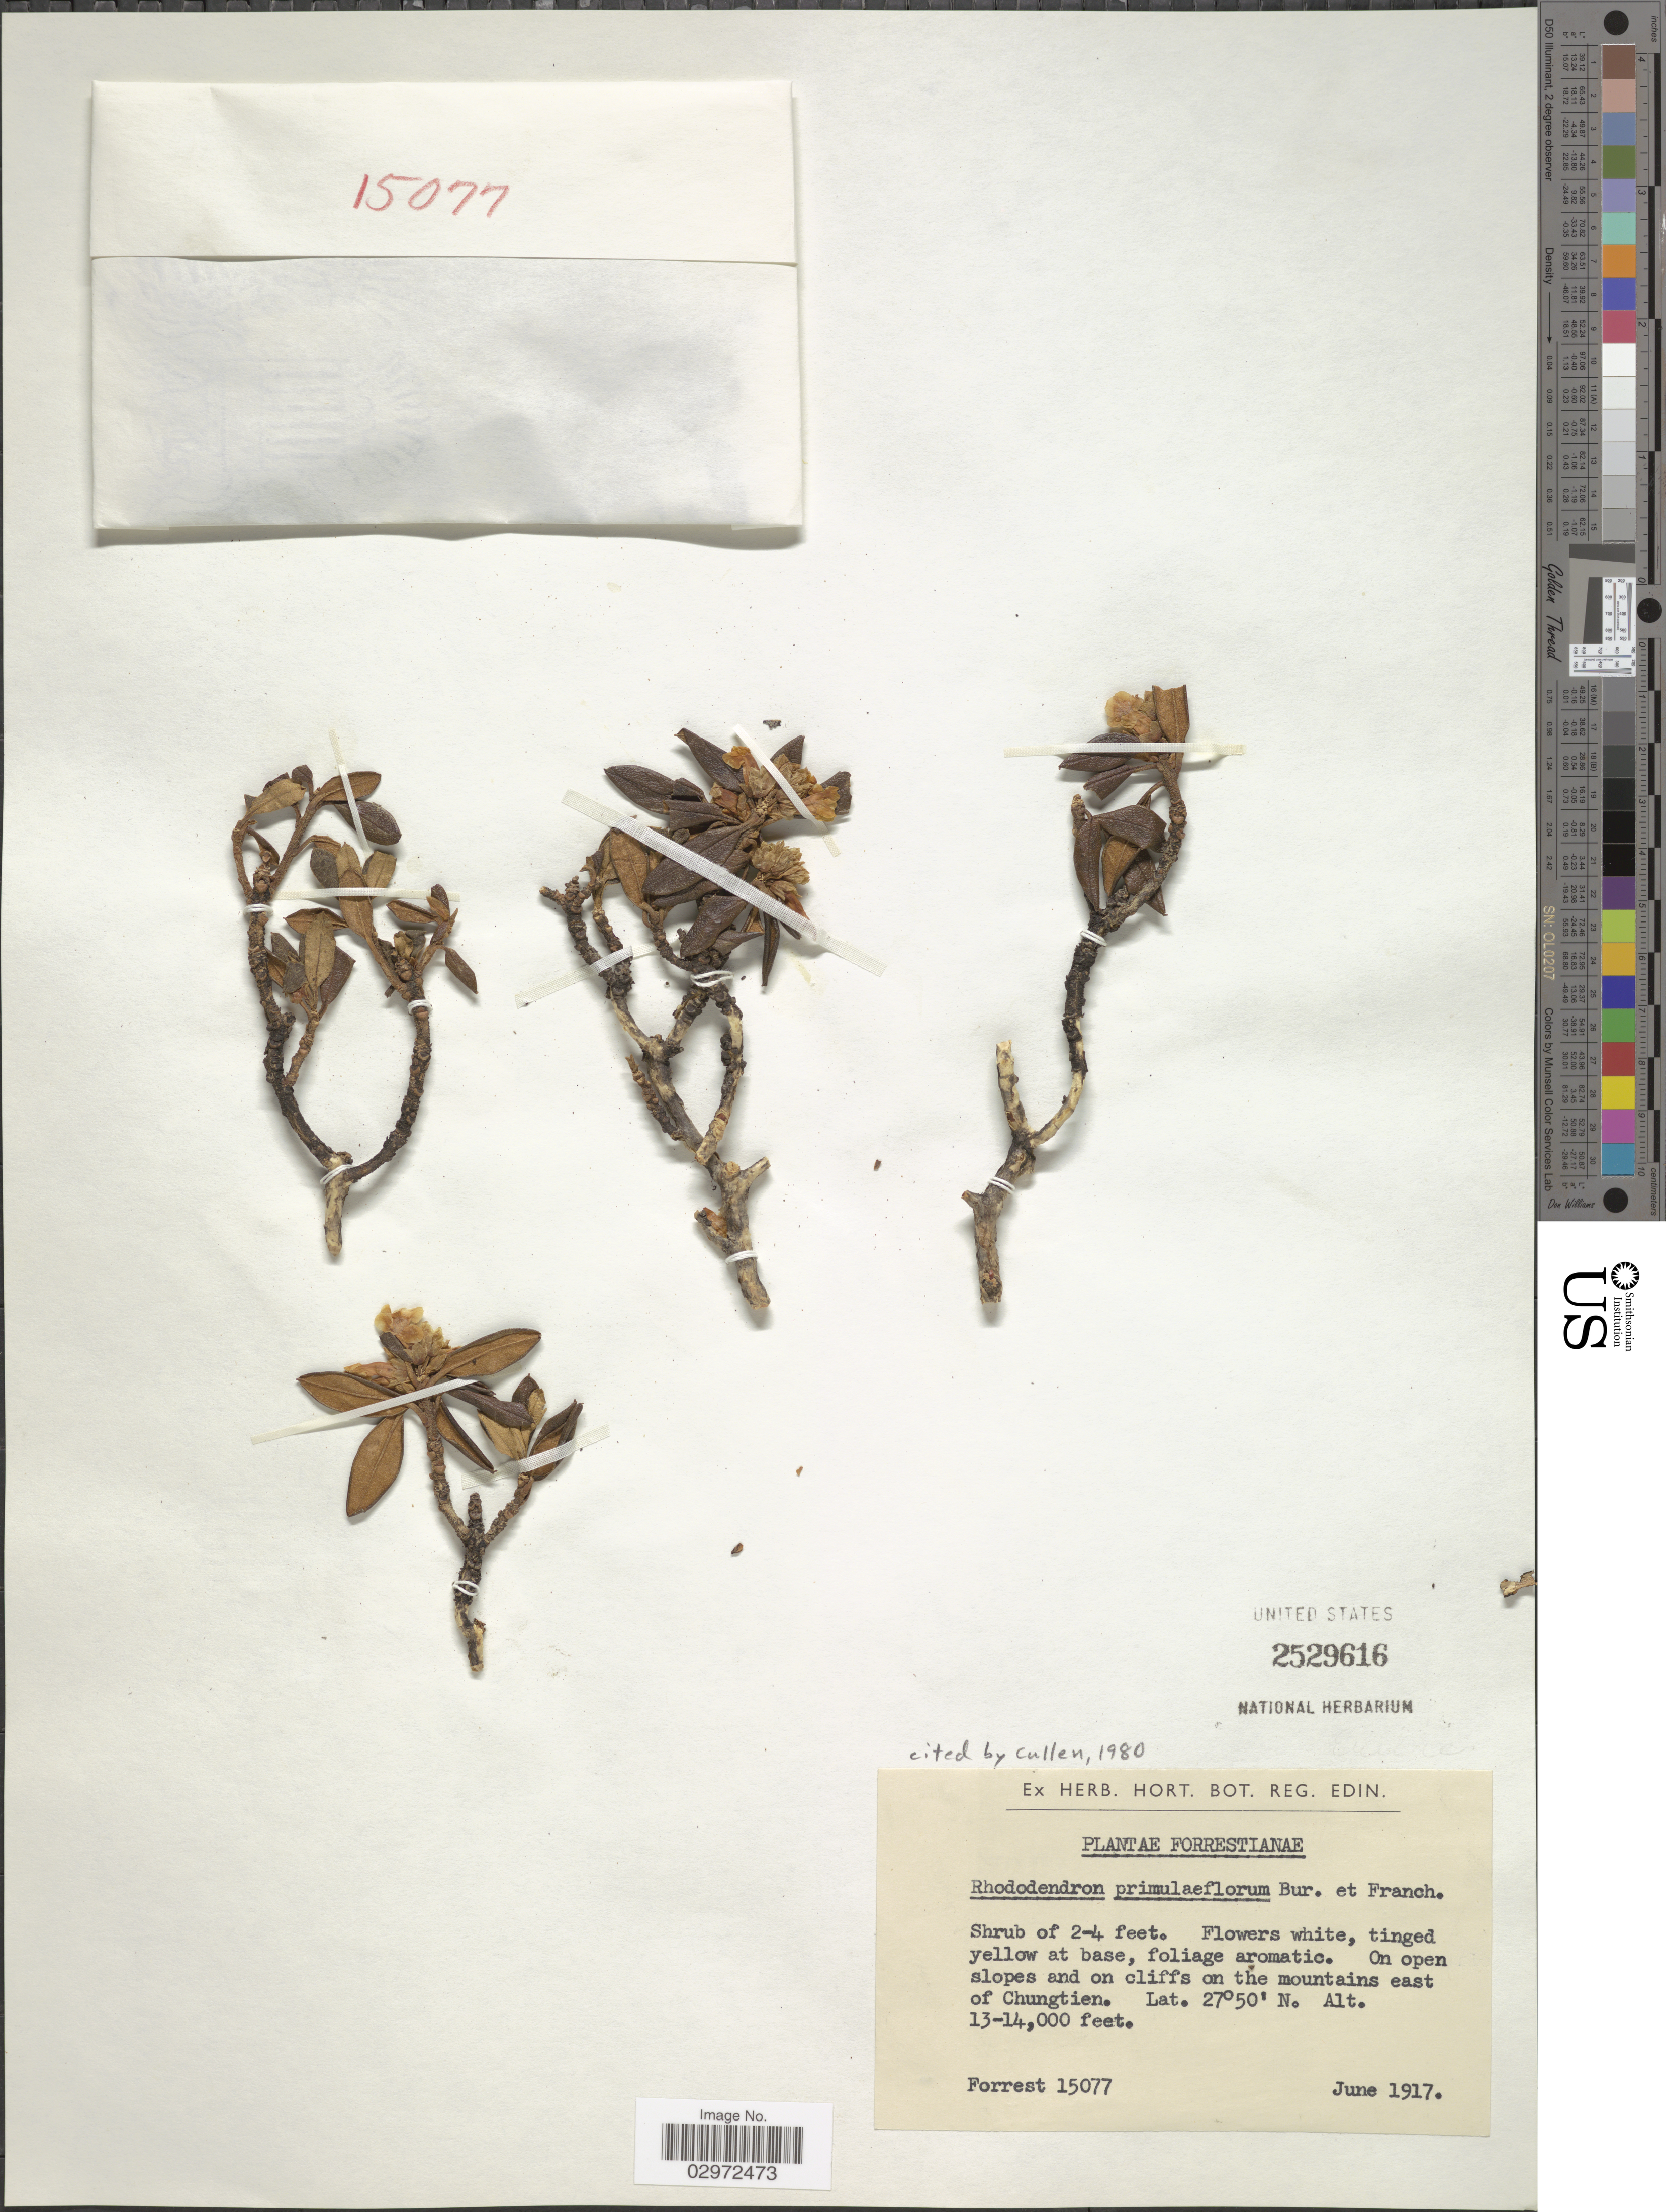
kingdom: Plantae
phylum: Tracheophyta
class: Magnoliopsida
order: Ericales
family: Ericaceae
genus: Rhododendron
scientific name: Rhododendron primuliflorum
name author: É. Bureau & Franch.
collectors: -. Forrest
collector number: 15077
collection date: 1917-06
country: China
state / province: Yunnan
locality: On open slopes and on cliffs on the mountains east of Chungtien.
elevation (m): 3962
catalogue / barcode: US 2529616